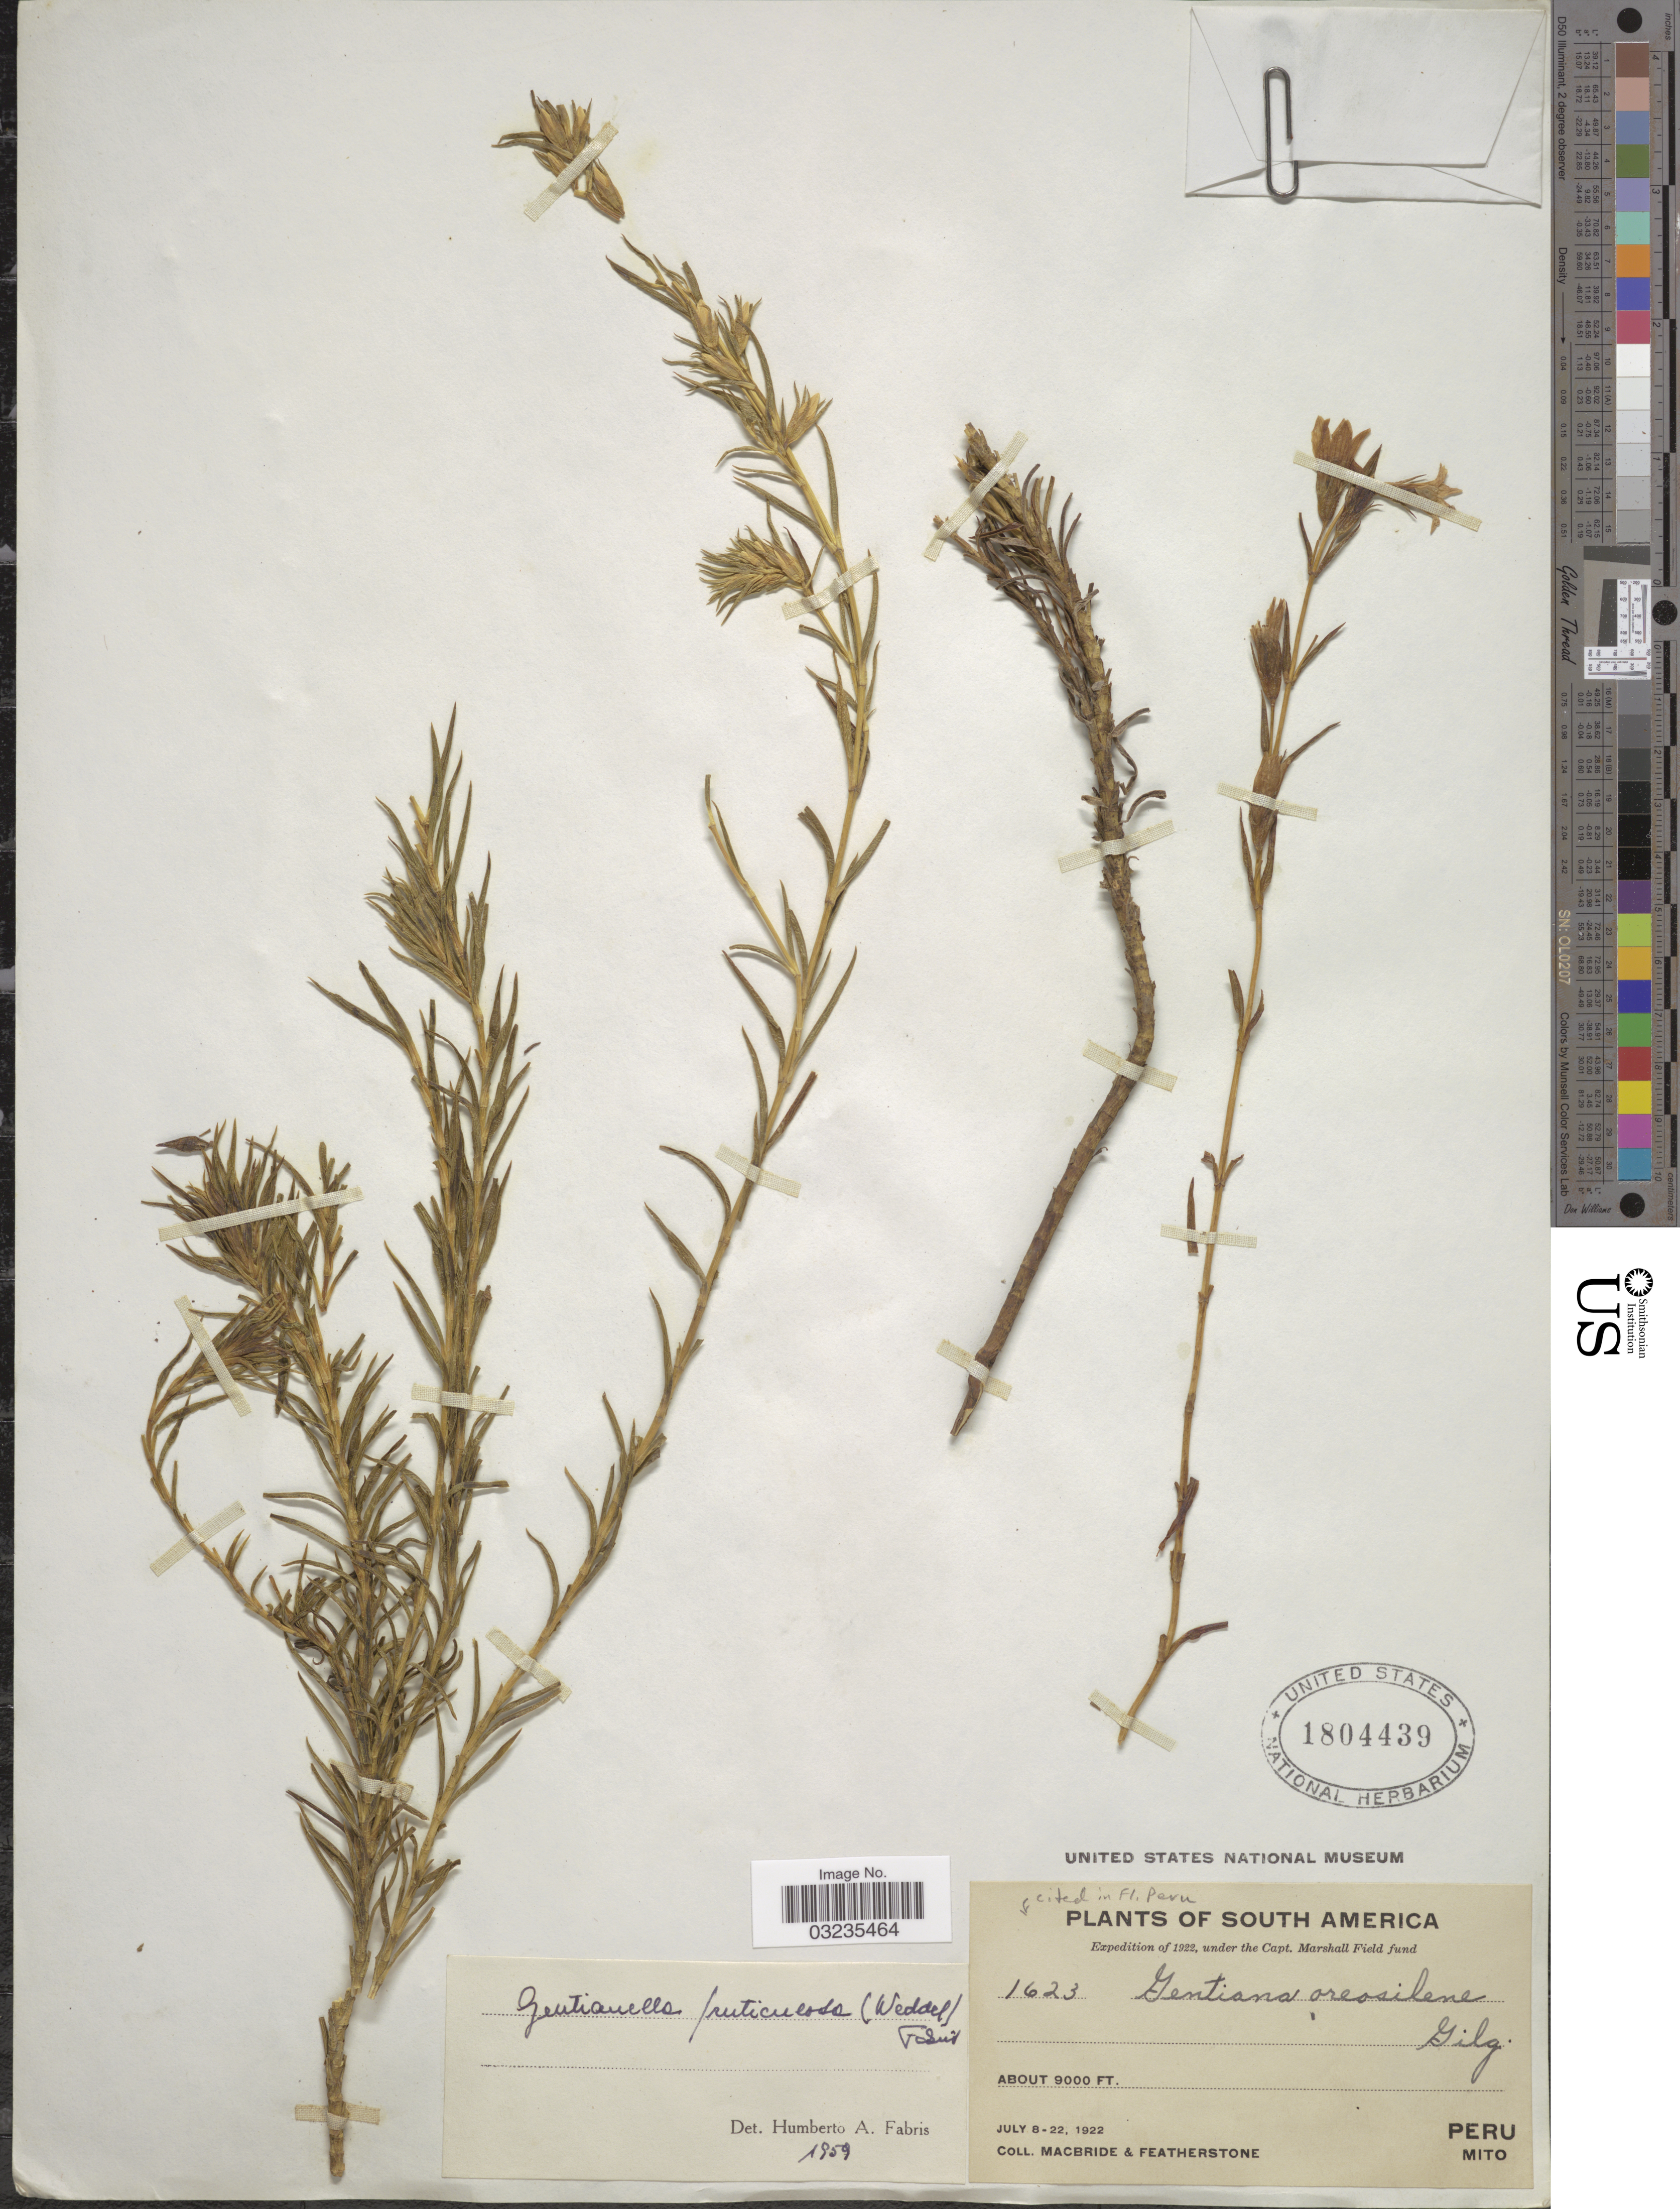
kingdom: Plantae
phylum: Tracheophyta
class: Magnoliopsida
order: Gentianales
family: Gentianaceae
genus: Gentiana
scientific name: Gentiana fruticulosa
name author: Dombey ex Wedd.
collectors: Macbride, -- & -. Featherstone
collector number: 1623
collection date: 1922-07-08/1922-07-22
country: Peru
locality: Mito.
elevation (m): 2743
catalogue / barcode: US 1804439